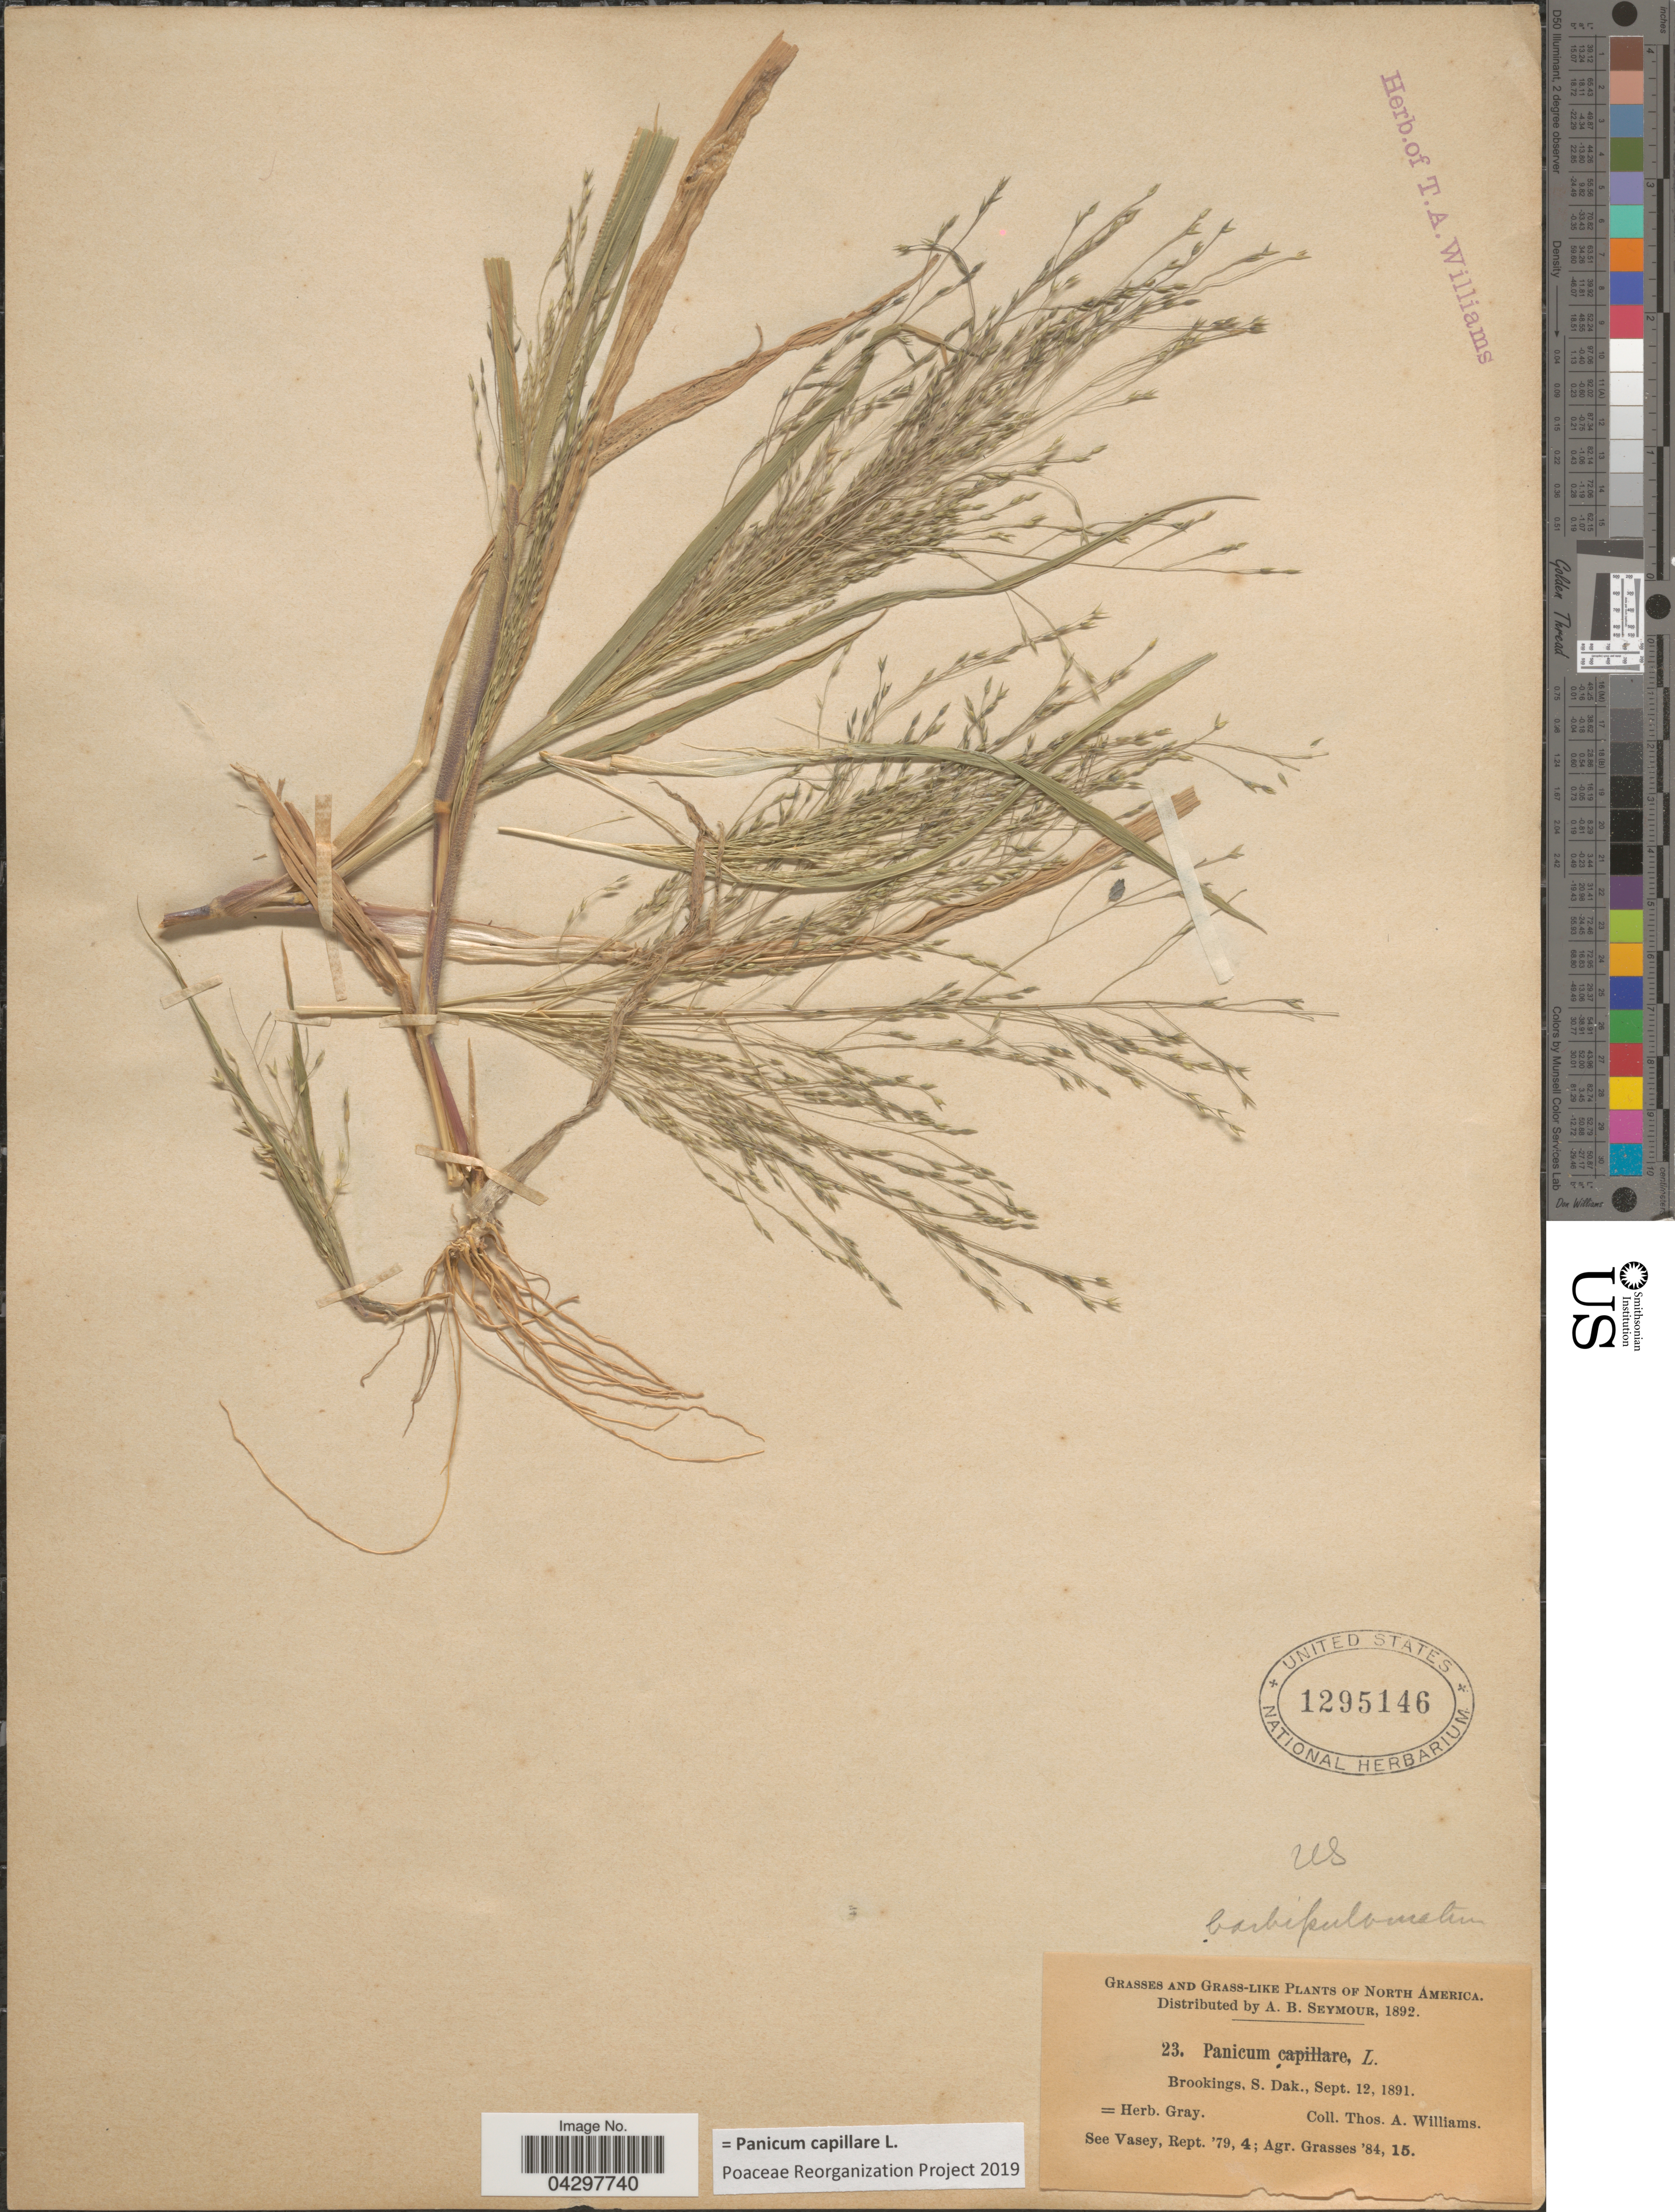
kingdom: Plantae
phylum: Tracheophyta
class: Liliopsida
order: Poales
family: Poaceae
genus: Panicum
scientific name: Panicum capillare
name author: L.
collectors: T. A. Williams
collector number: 23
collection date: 1891-09-12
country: United States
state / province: South Dakota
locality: Brookings.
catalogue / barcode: US 1295146